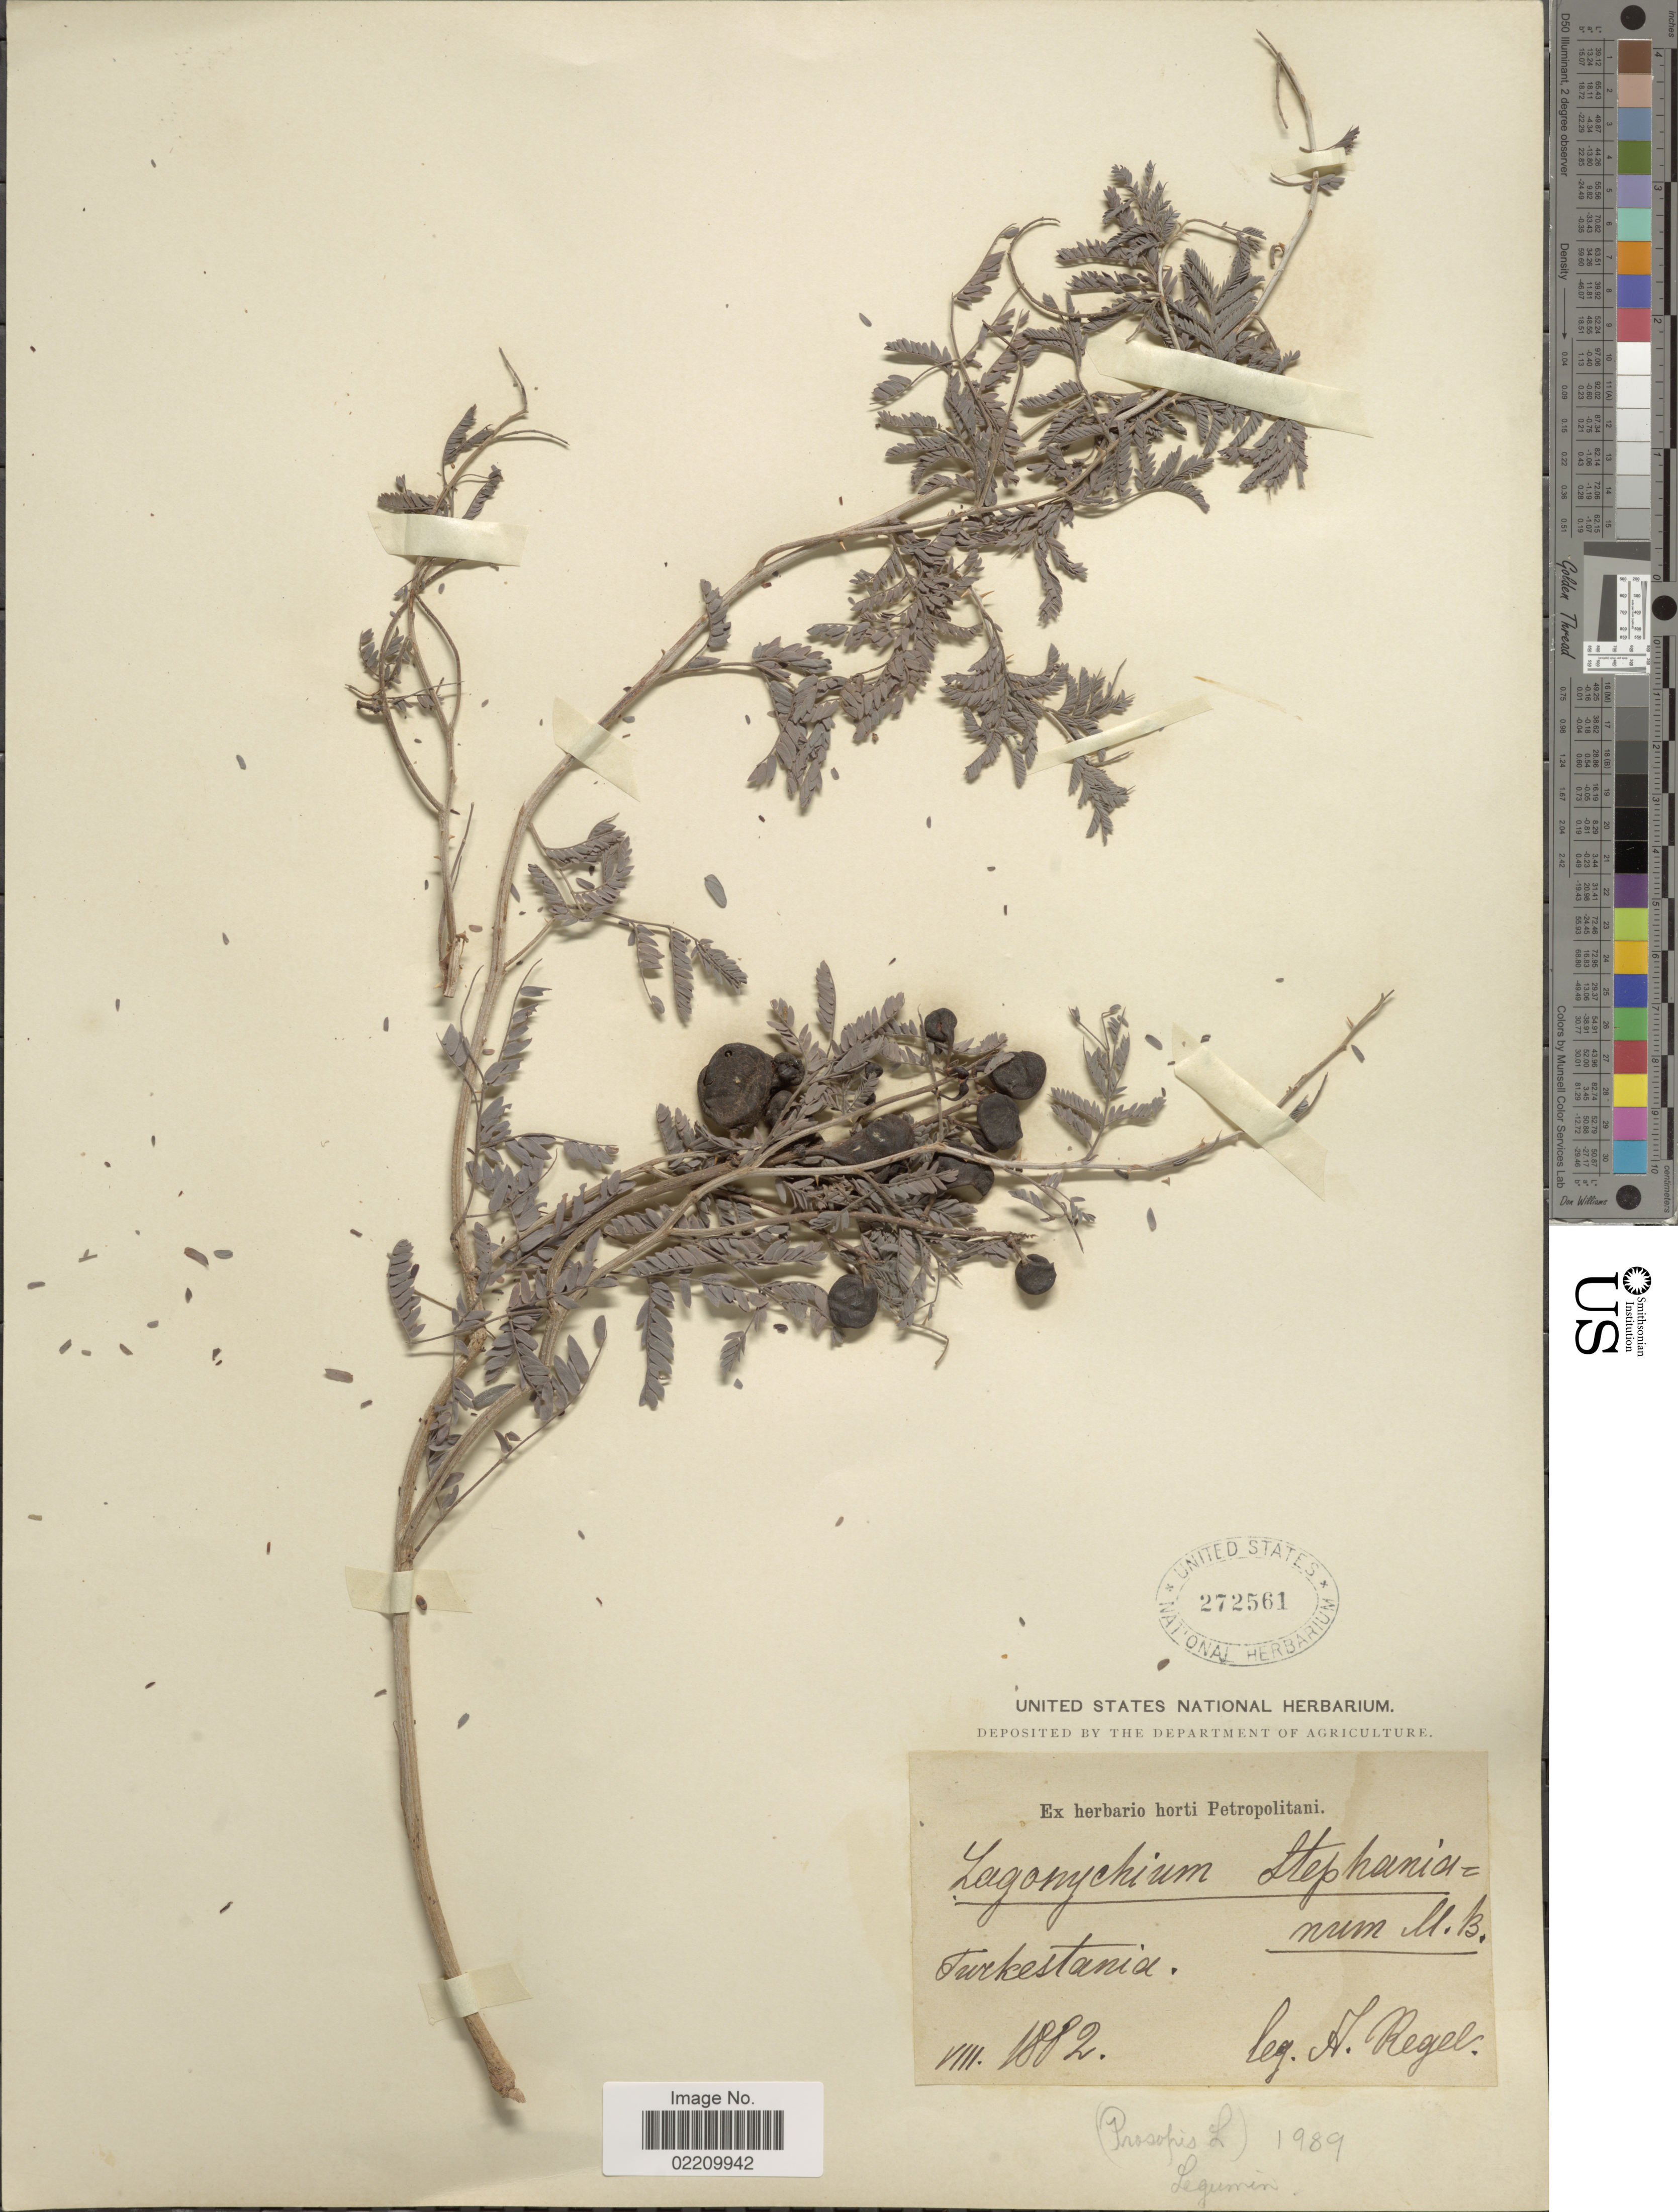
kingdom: Plantae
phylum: Tracheophyta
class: Magnoliopsida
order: Fabales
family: Fabaceae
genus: Prosopis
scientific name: Prosopis farcta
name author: (Banks & Sol.) J.F. Macbr.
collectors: A. Regel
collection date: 1882-08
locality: Turkestania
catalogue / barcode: US 272561